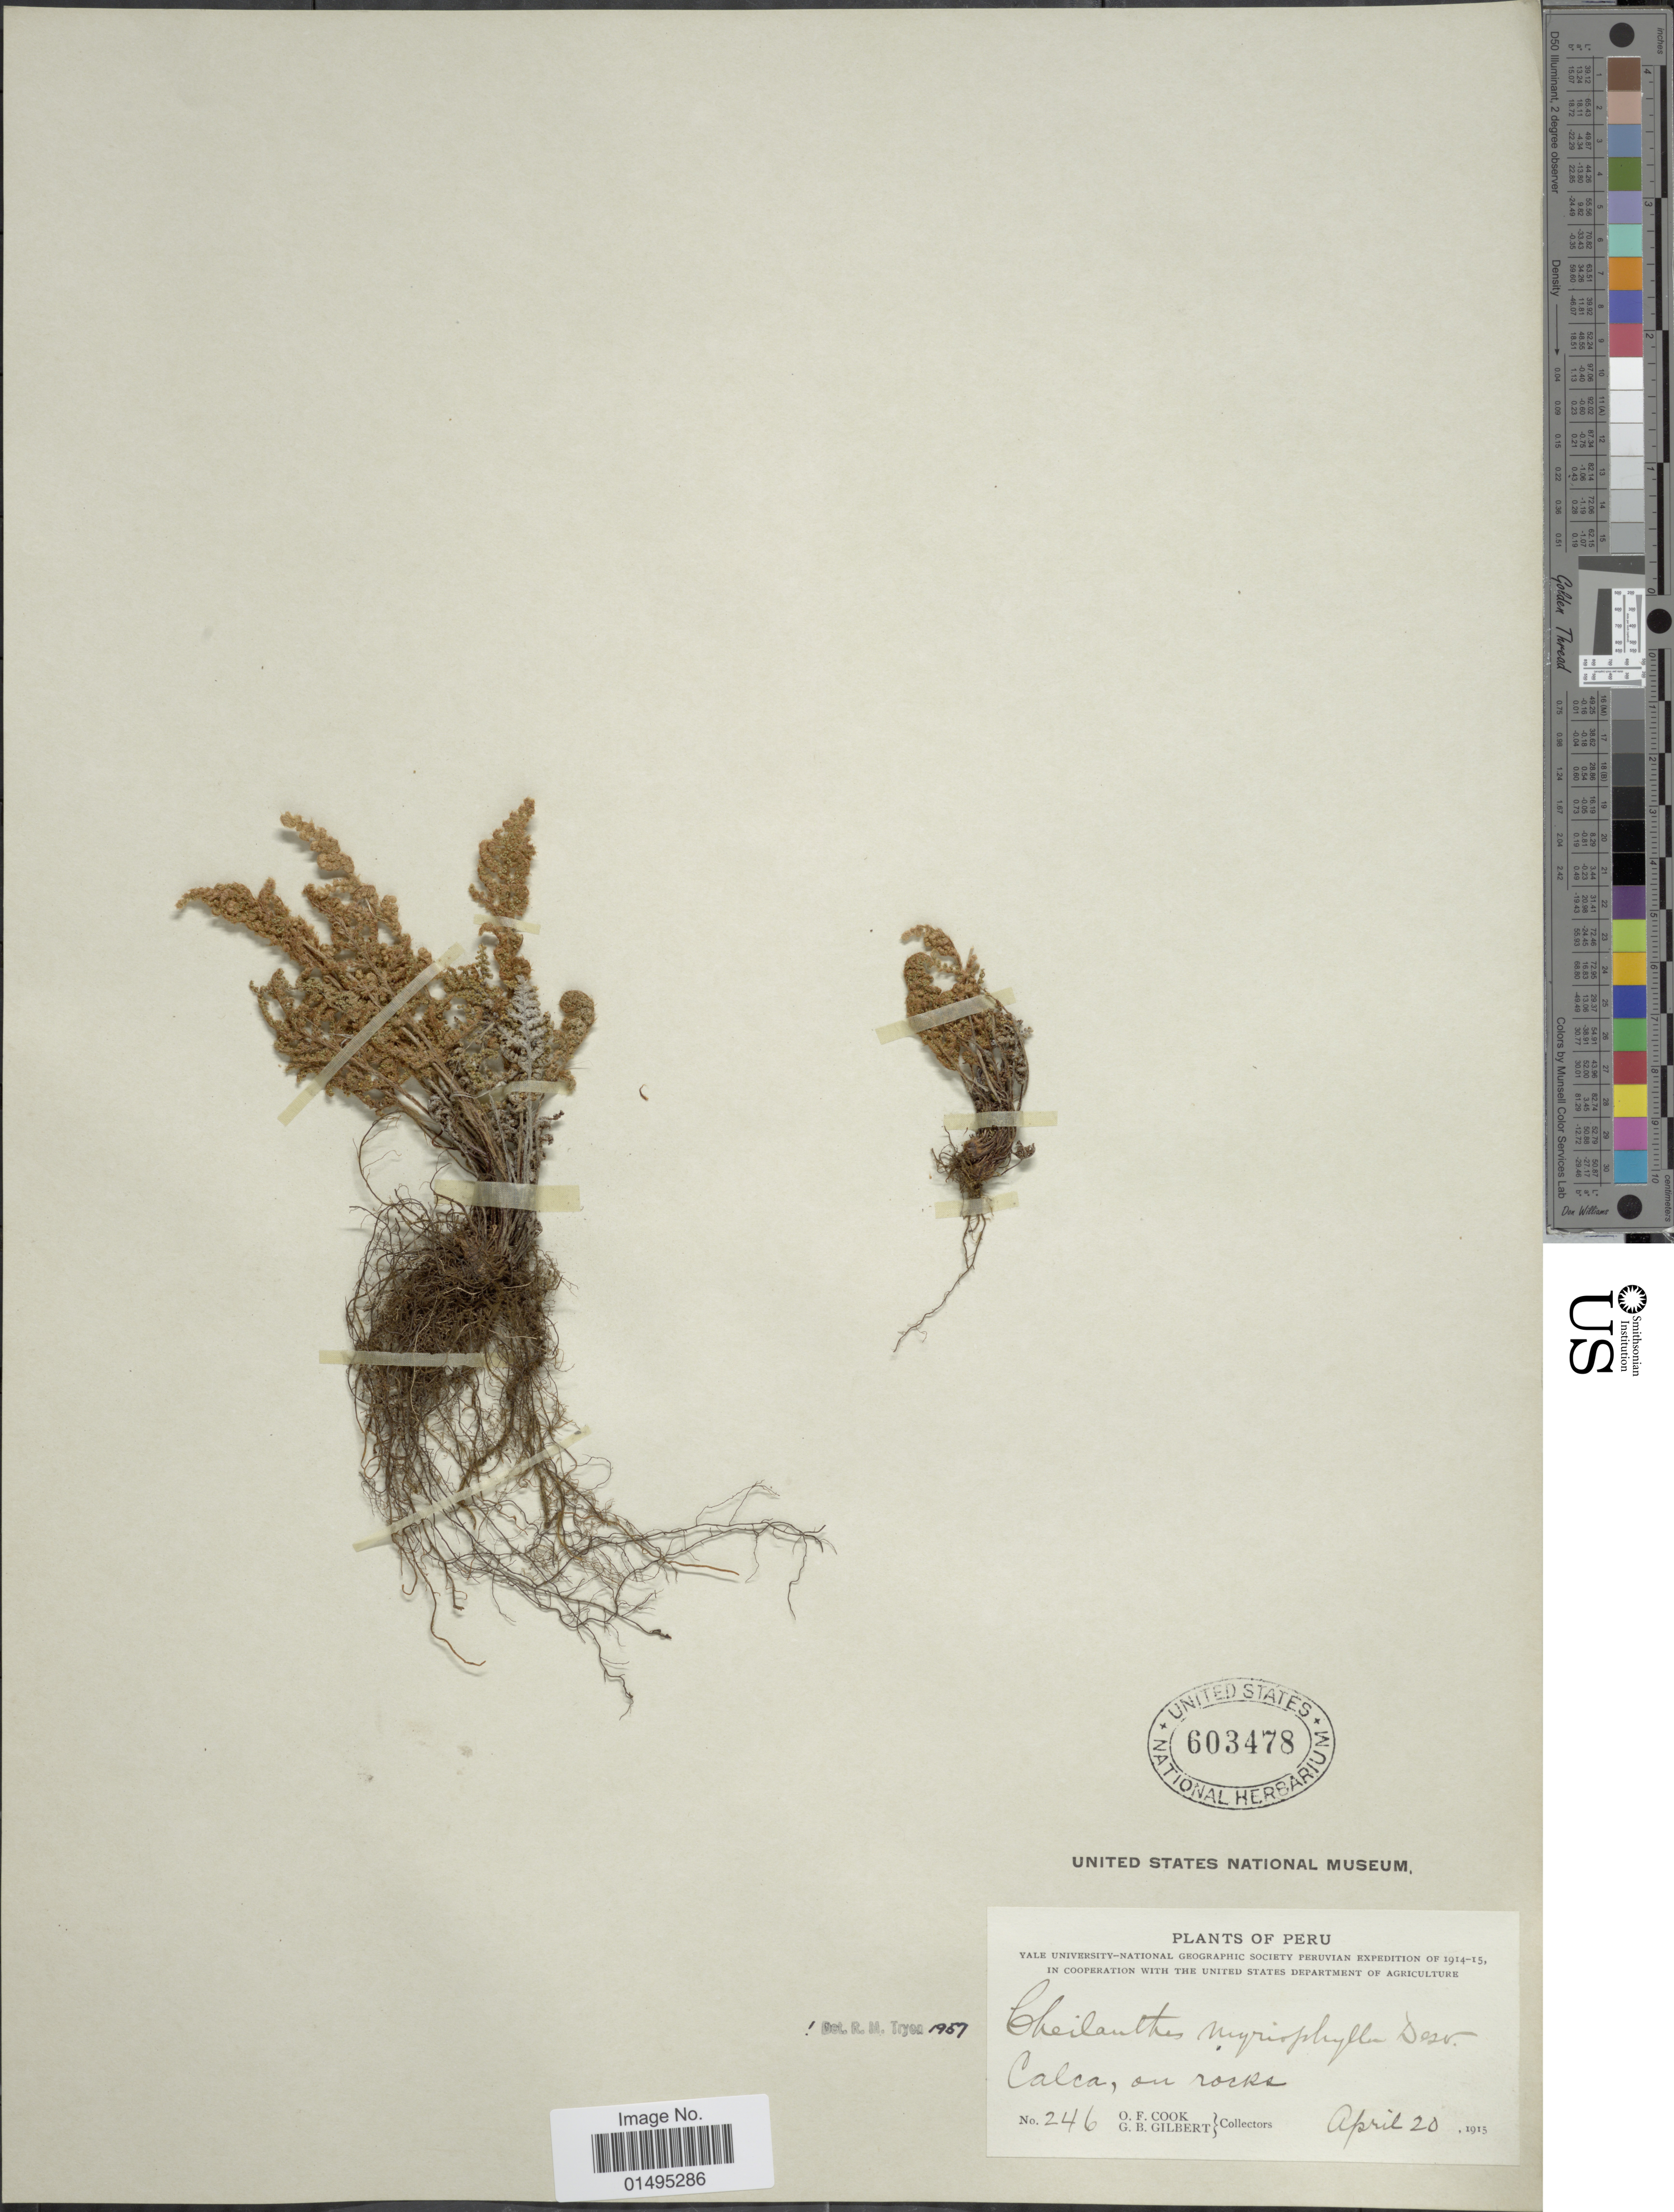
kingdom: Plantae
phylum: Tracheophyta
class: Polypodiopsida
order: Polypodiales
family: Pteridaceae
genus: Myriopteris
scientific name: Myriopteris myriophylla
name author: (Desv.) J. Sm.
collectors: O. F. Cook & G. B. Gilbert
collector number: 246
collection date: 1915-04-20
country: Peru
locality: Peru, Calca, on rocks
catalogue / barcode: US 603478